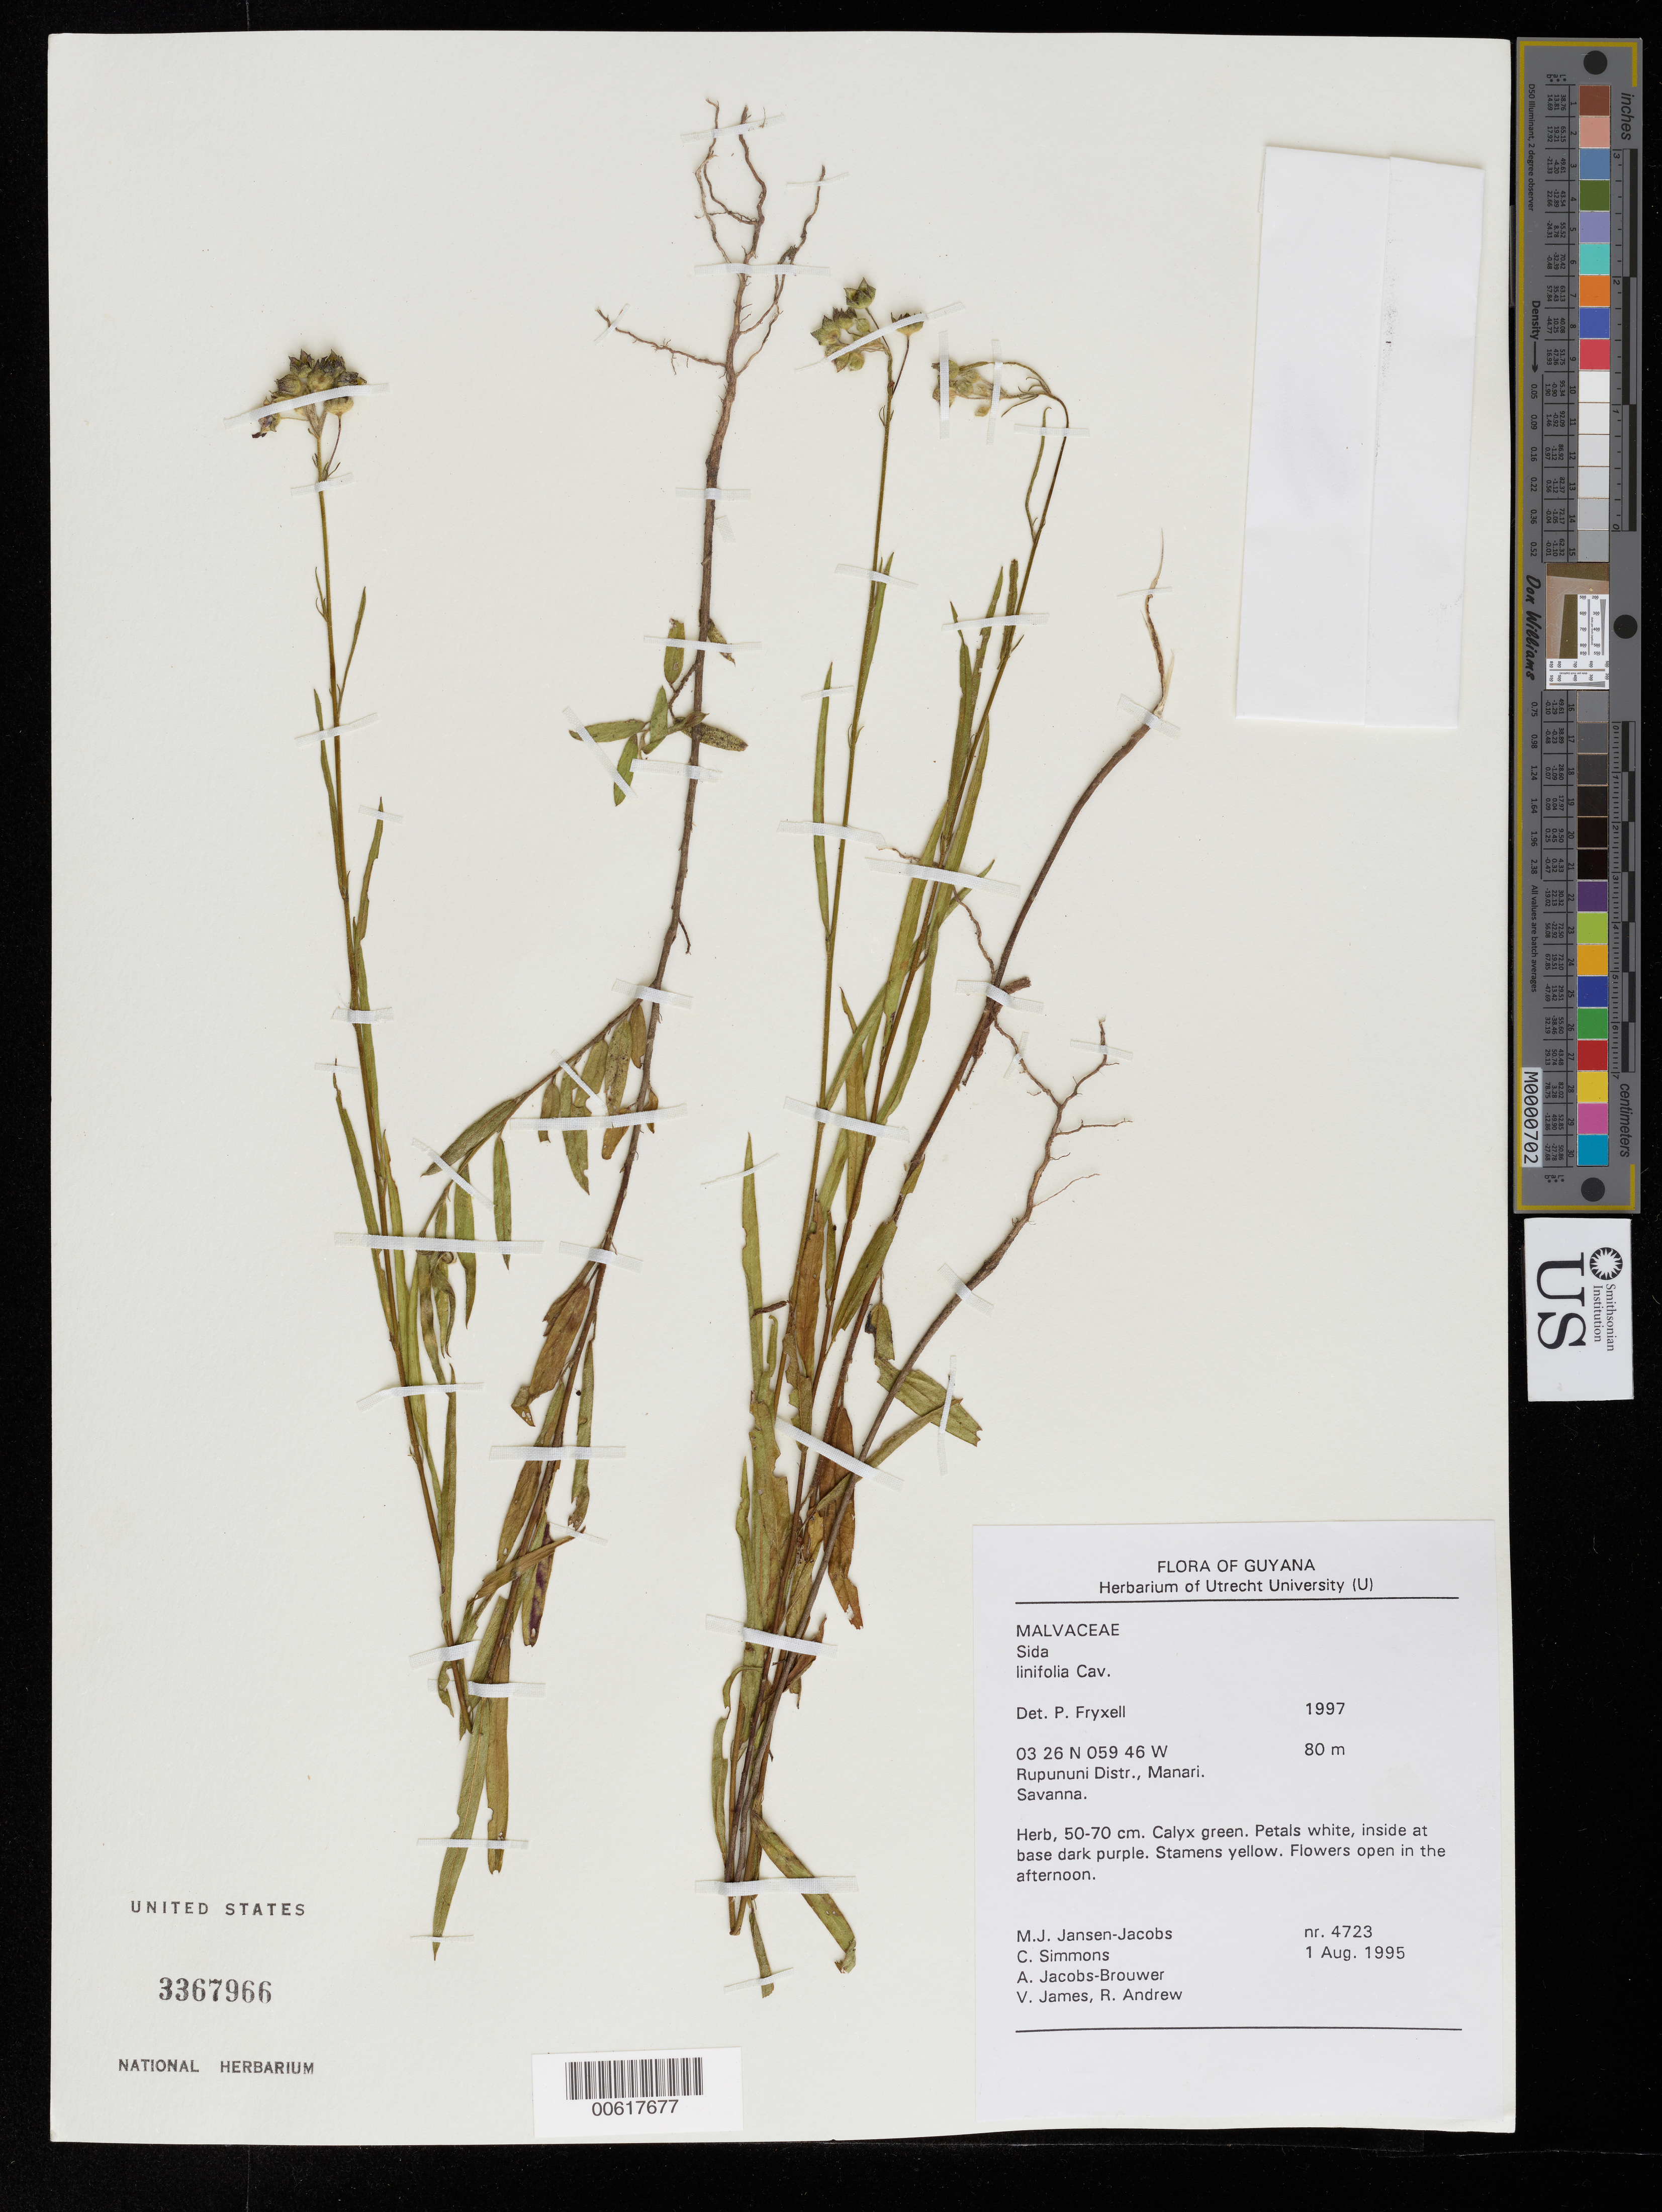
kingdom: Plantae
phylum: Tracheophyta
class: Magnoliopsida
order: Malvales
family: Malvaceae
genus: Sida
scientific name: Sida linifolia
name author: Cav.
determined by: Fryxell, Paul A.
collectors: M. J. Jansen-Jacobs, C. Simons, A. Jacobs-Brouwer, V. James & R. Andrew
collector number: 4723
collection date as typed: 1-Aug-95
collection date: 1995-08-01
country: Guyana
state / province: U. Takutu-U. Essequibo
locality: Manari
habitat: Savanna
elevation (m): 80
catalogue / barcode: US 3367966